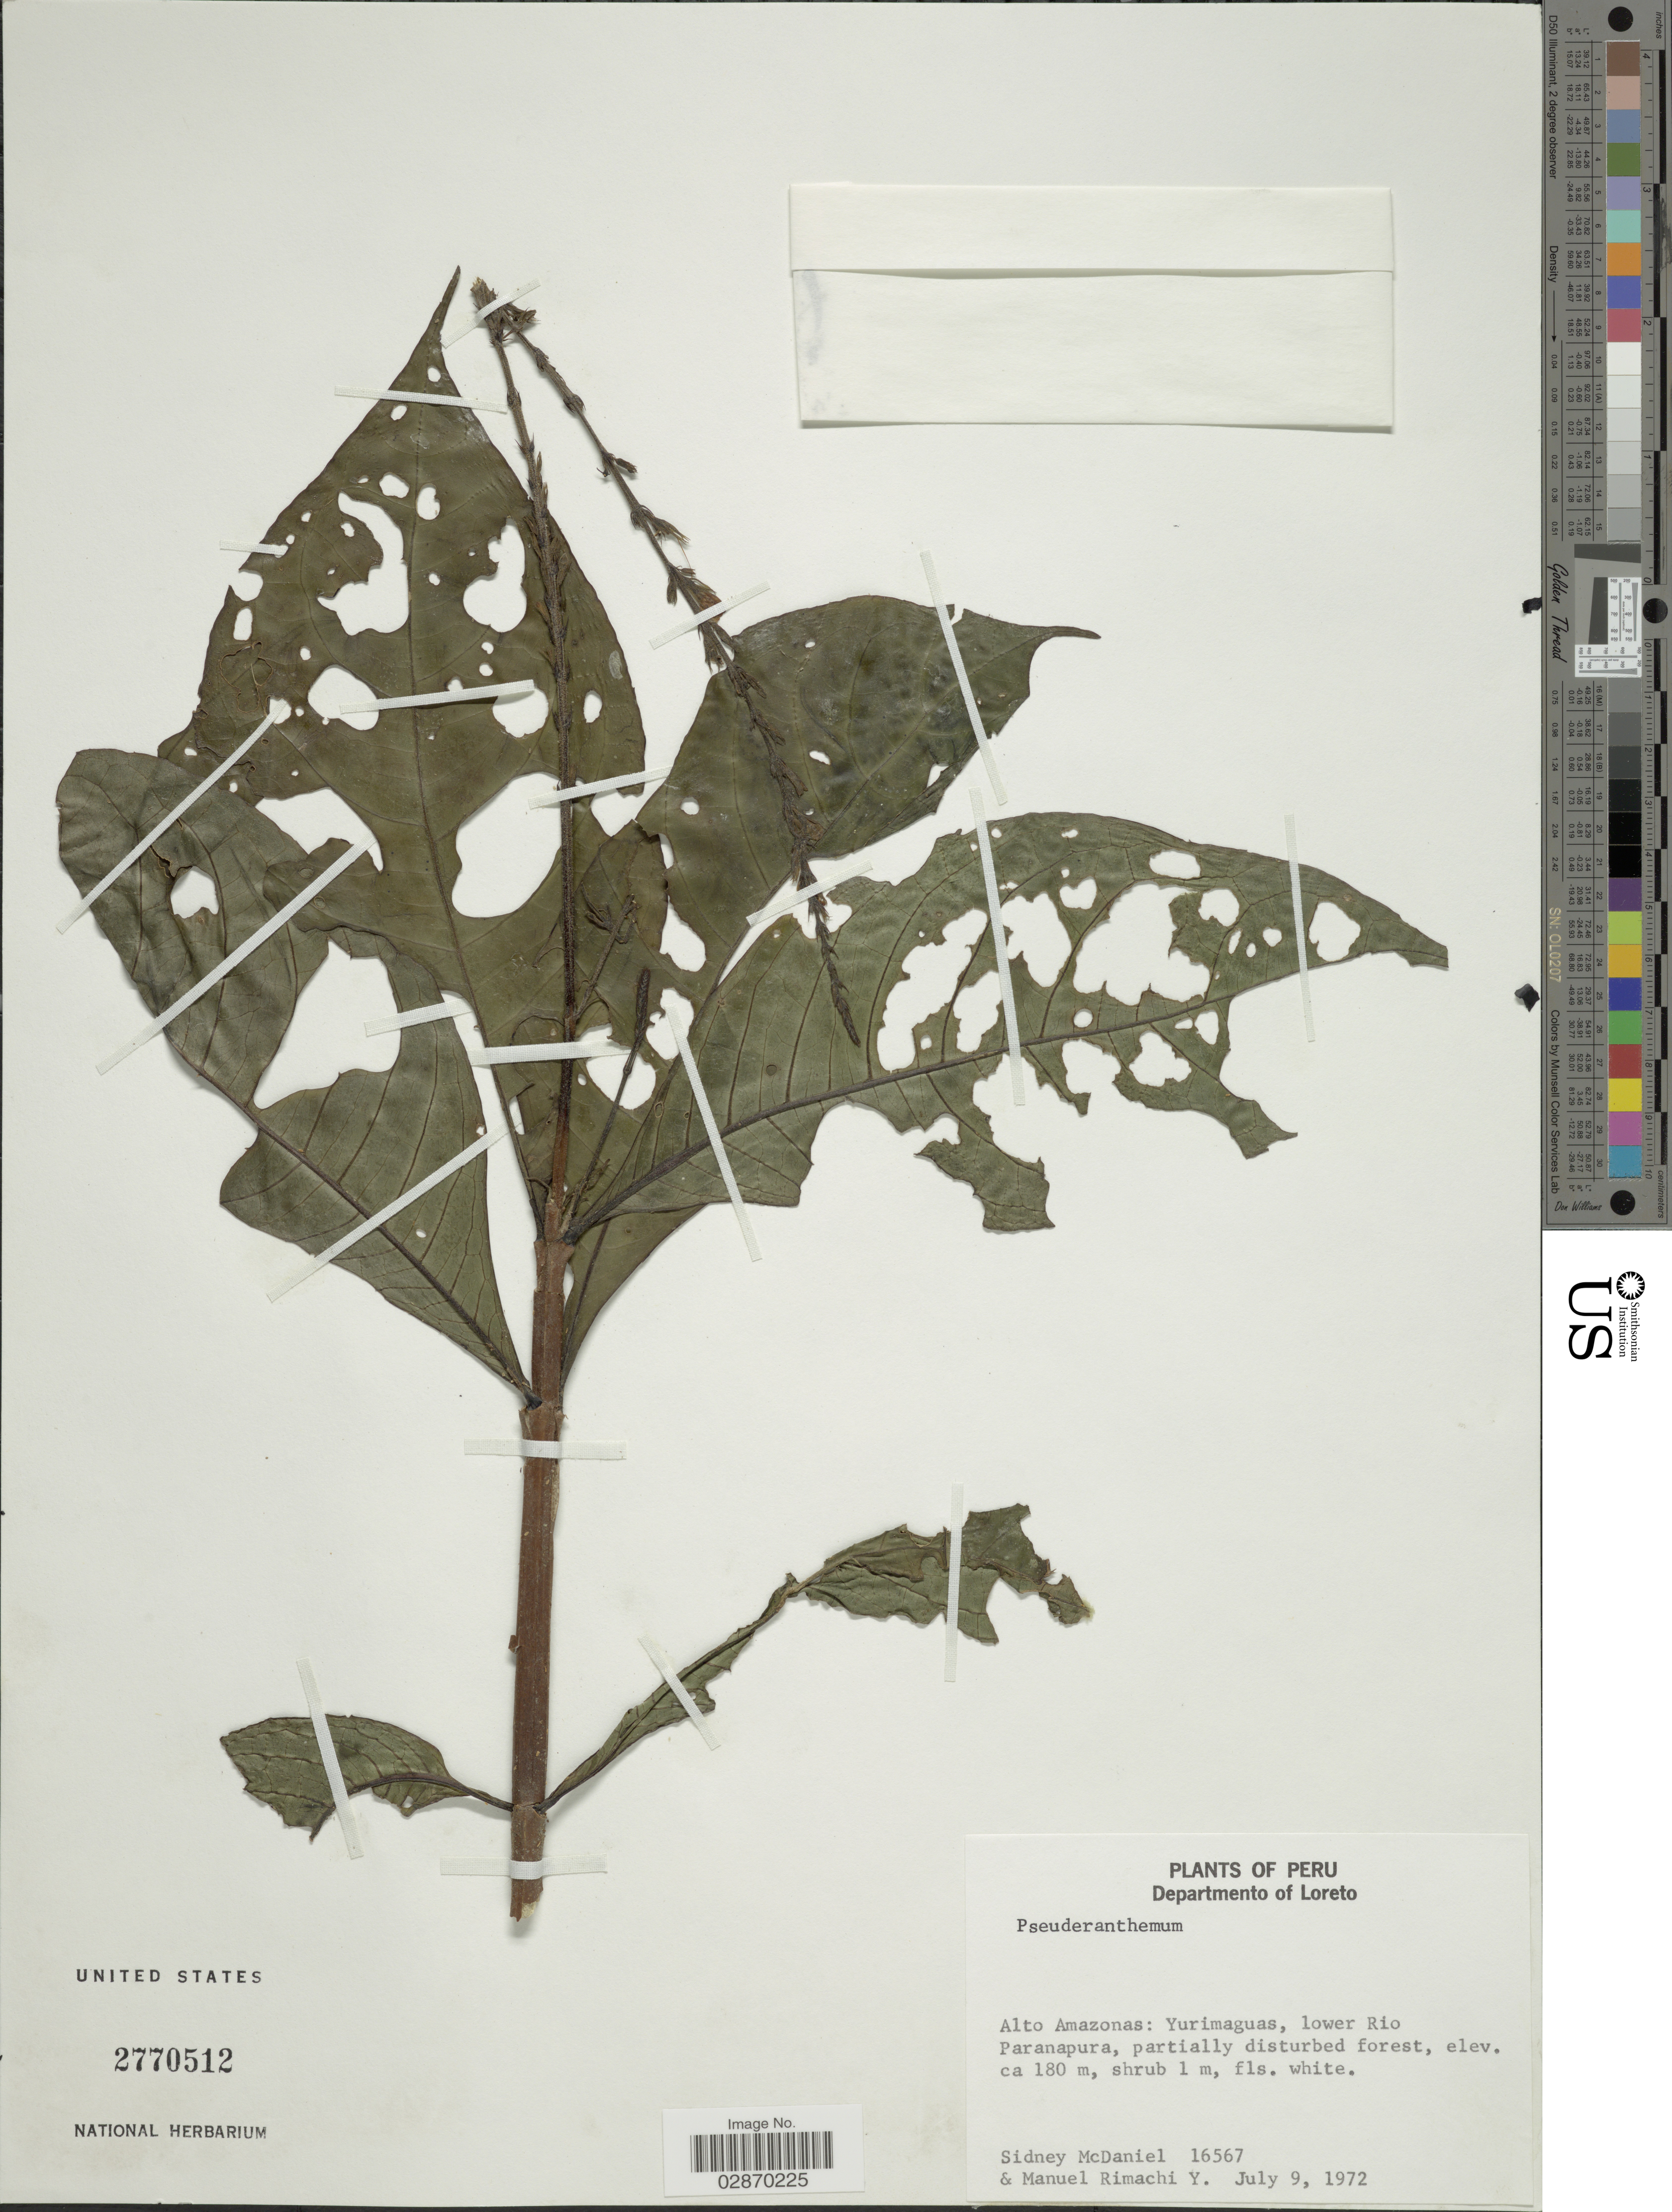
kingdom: Plantae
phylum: Tracheophyta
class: Magnoliopsida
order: Lamiales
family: Acanthaceae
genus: Pseuderanthemum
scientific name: Pseuderanthemum sp.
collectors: S. McDaniel & M. Rimachi Y.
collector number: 16567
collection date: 1972-07-09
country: Peru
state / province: Loreto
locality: Departamento of Loreto. Alto Amazonas: Yurimaguas, lower Rio Paranapura, partially disturbed forest.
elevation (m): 180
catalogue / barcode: US 2770512